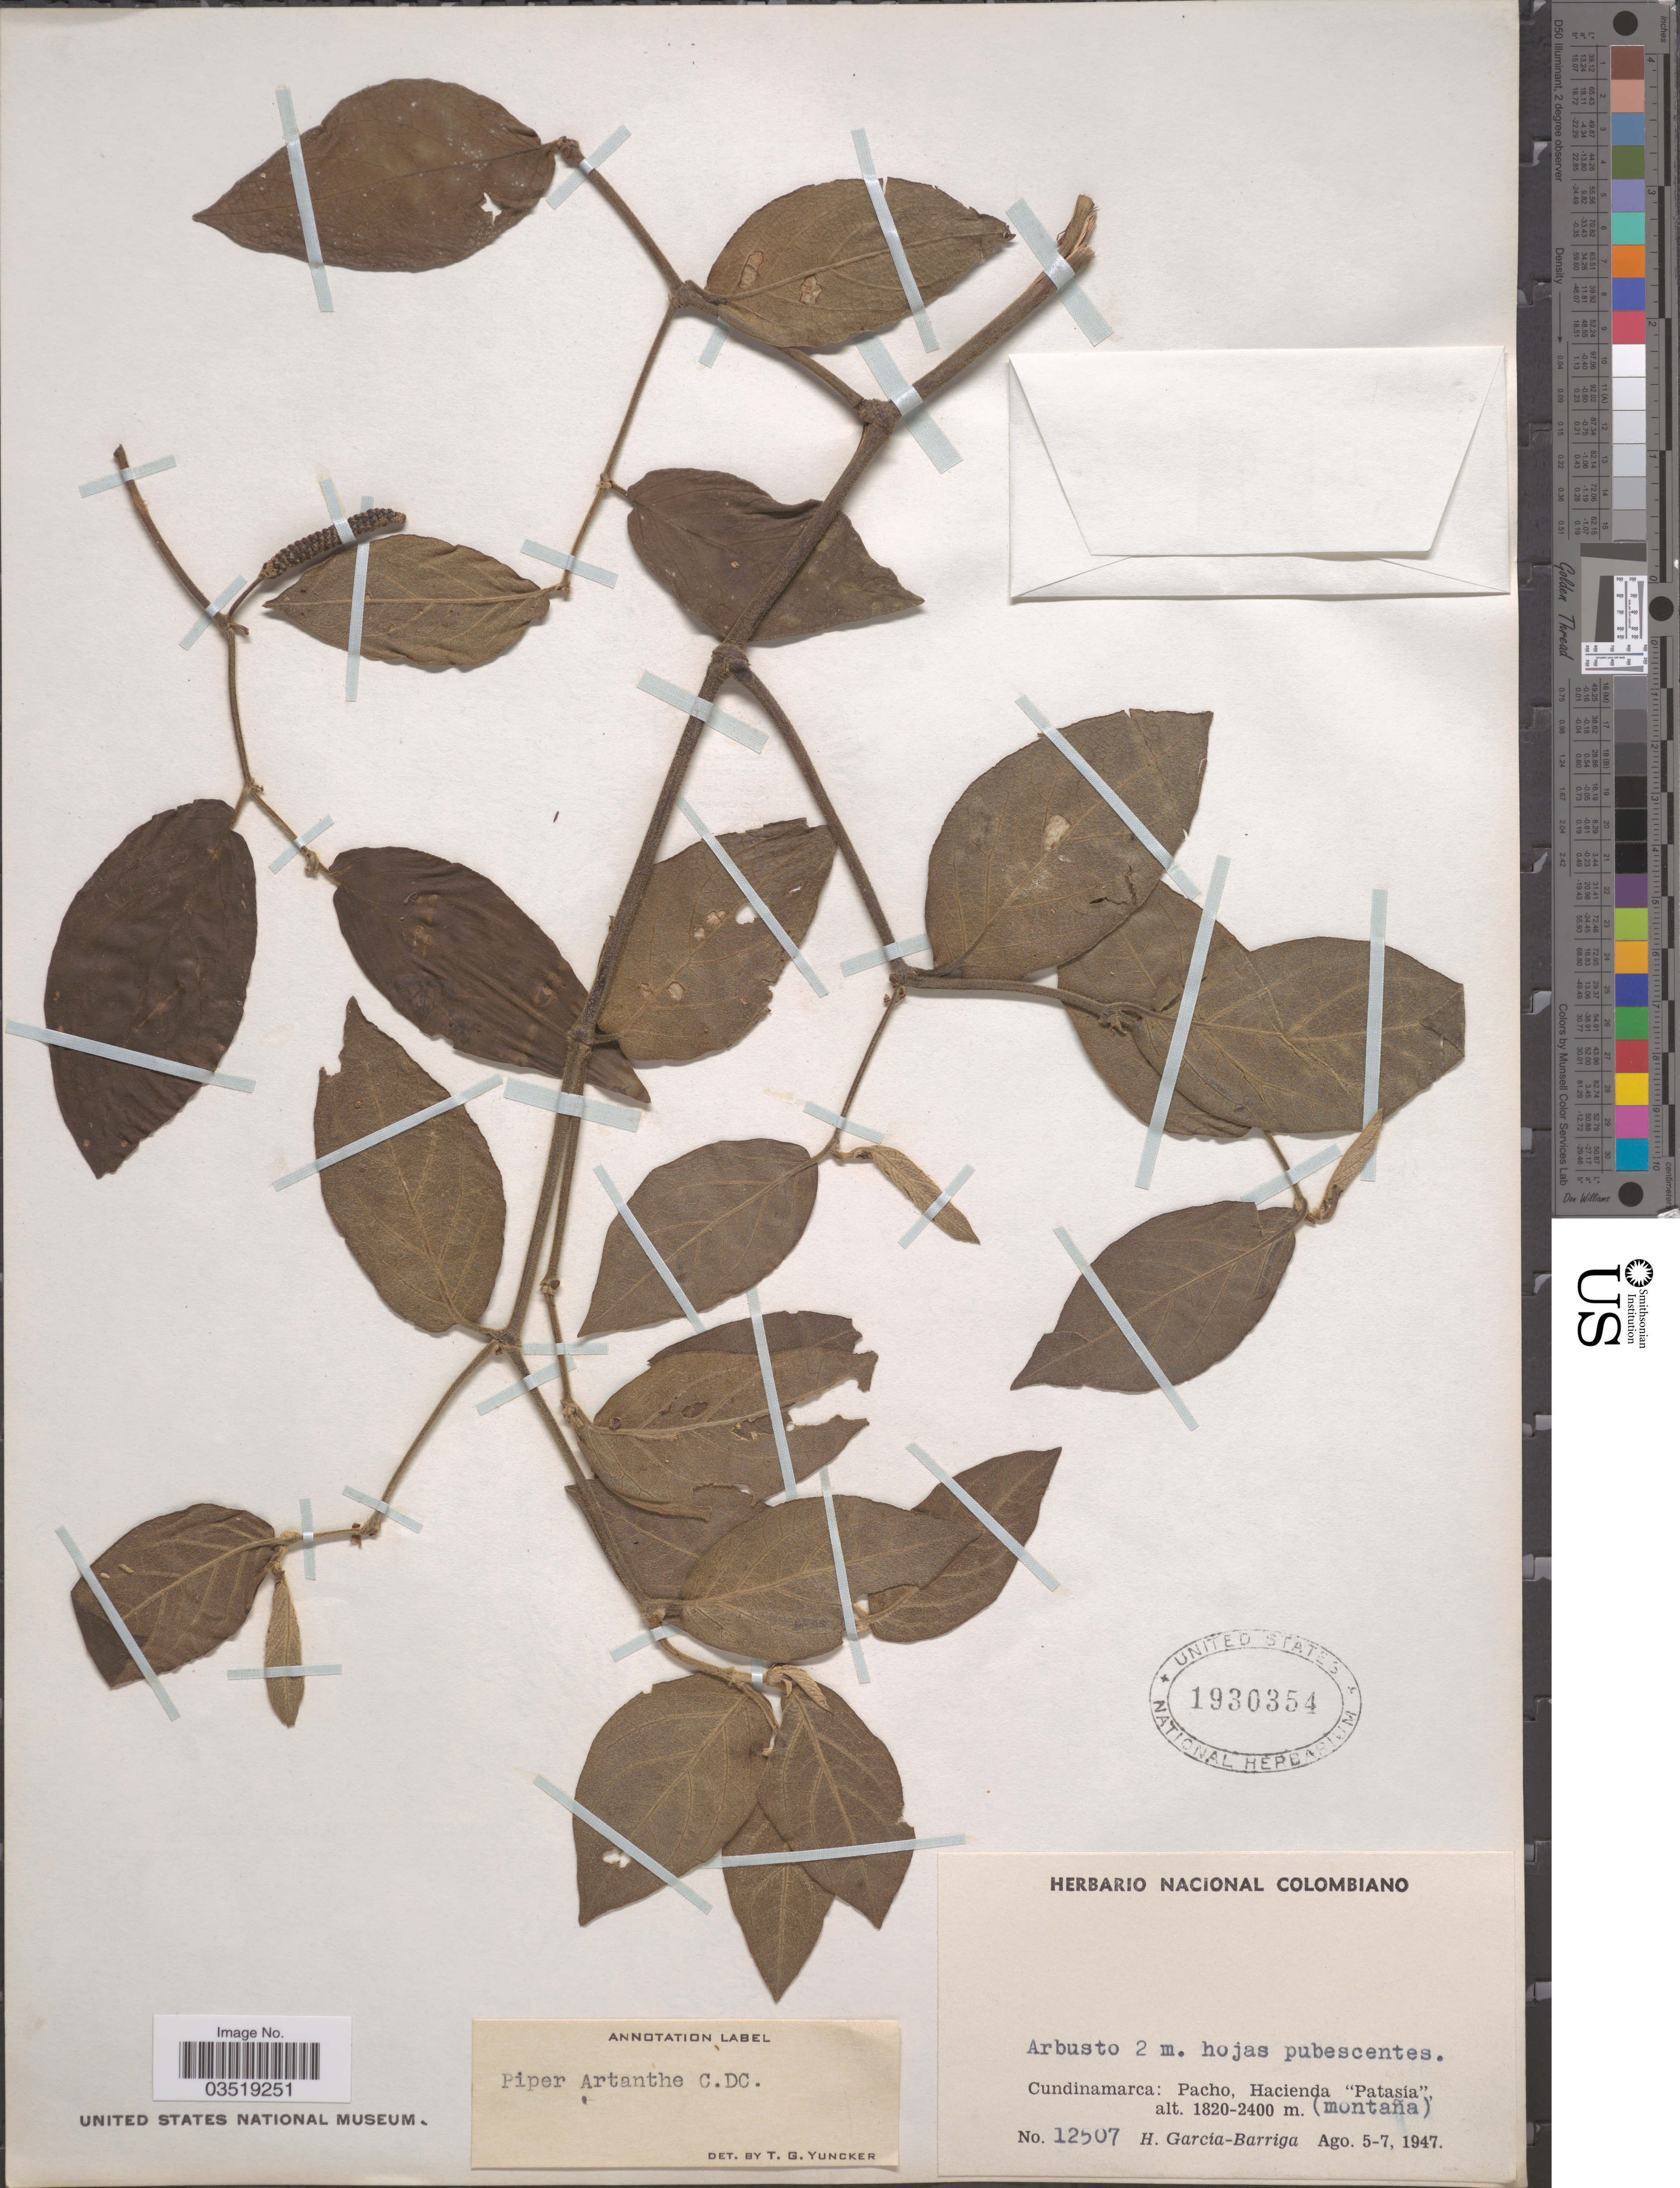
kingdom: Plantae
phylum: Tracheophyta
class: Magnoliopsida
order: Piperales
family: Piperaceae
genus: Piper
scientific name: Piper artanthe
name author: C. DC.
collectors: H. García Barriga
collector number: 12507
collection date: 1947-08-05/1947-08-07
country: Colombia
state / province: Cundinamarca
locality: Pacho, Hacienda "Patasía" (montaña).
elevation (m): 1820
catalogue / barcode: US 1930354